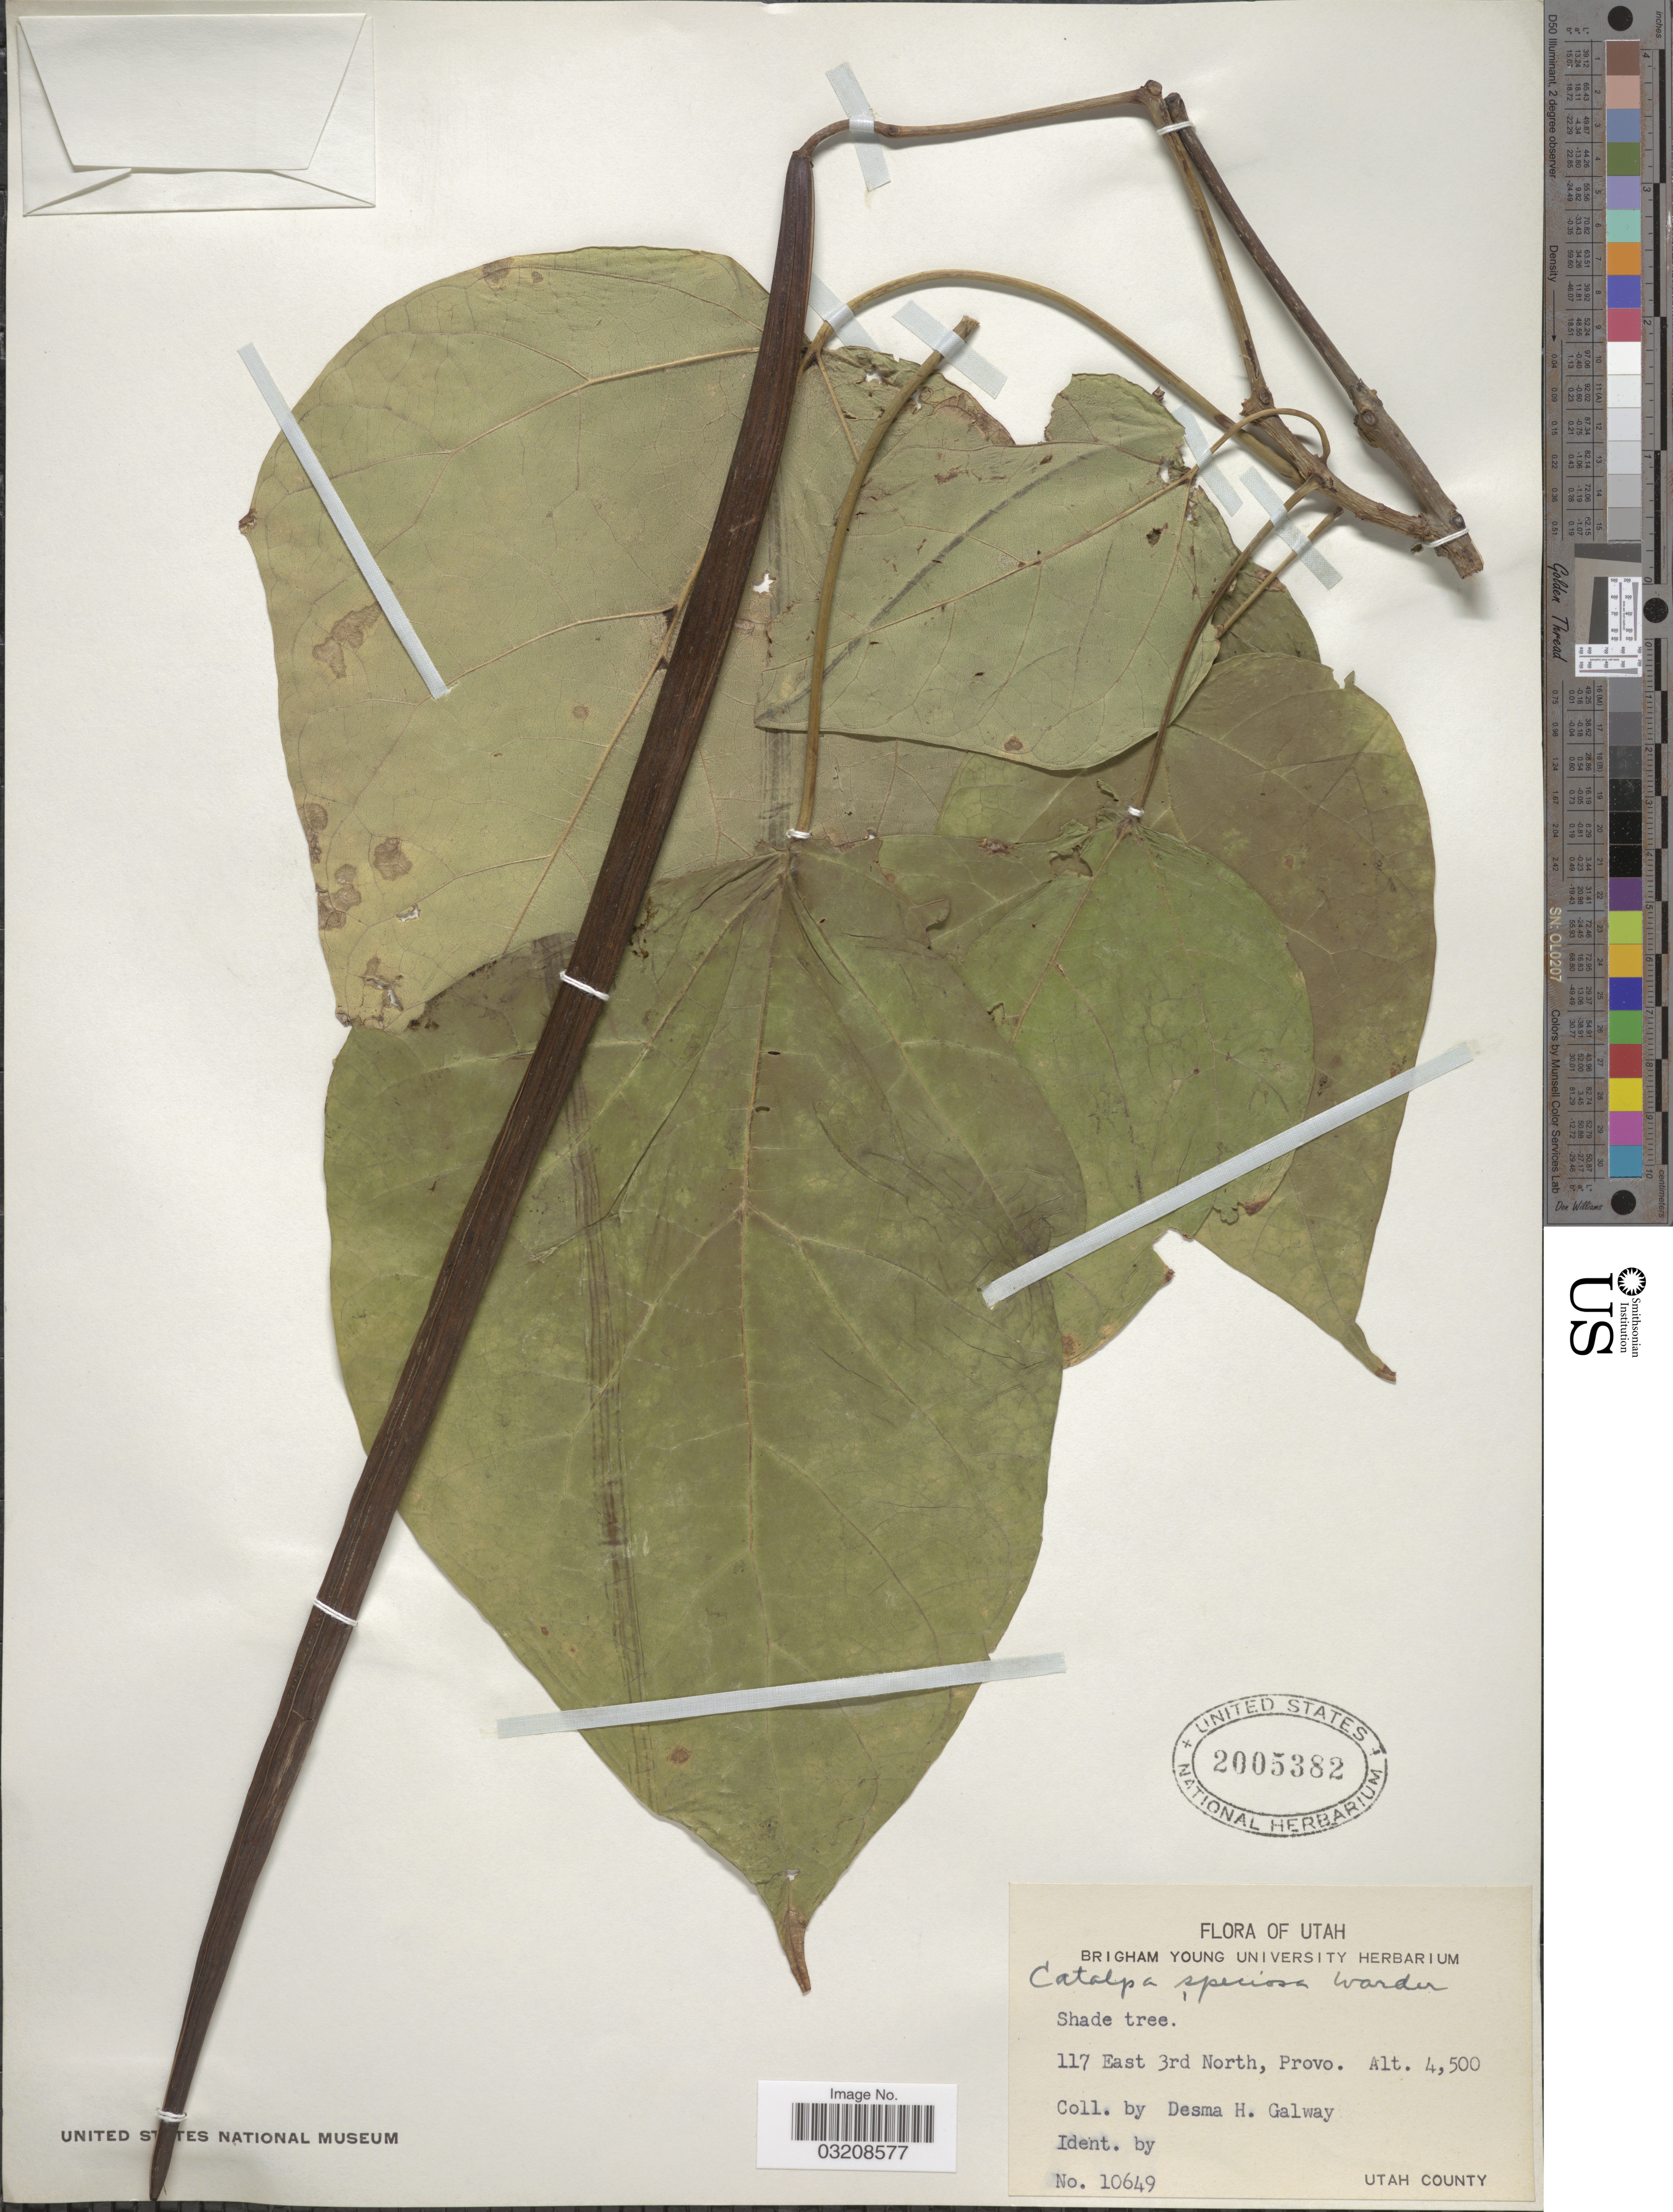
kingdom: Plantae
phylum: Tracheophyta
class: Magnoliopsida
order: Lamiales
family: Bignoniaceae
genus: Catalpa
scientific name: Catalpa speciosa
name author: (Warder) Warder ex Engelm.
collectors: D. Galway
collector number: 10649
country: United States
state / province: Utah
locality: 117 East 3rd North, Provo. Utah County.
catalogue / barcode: US 2005382